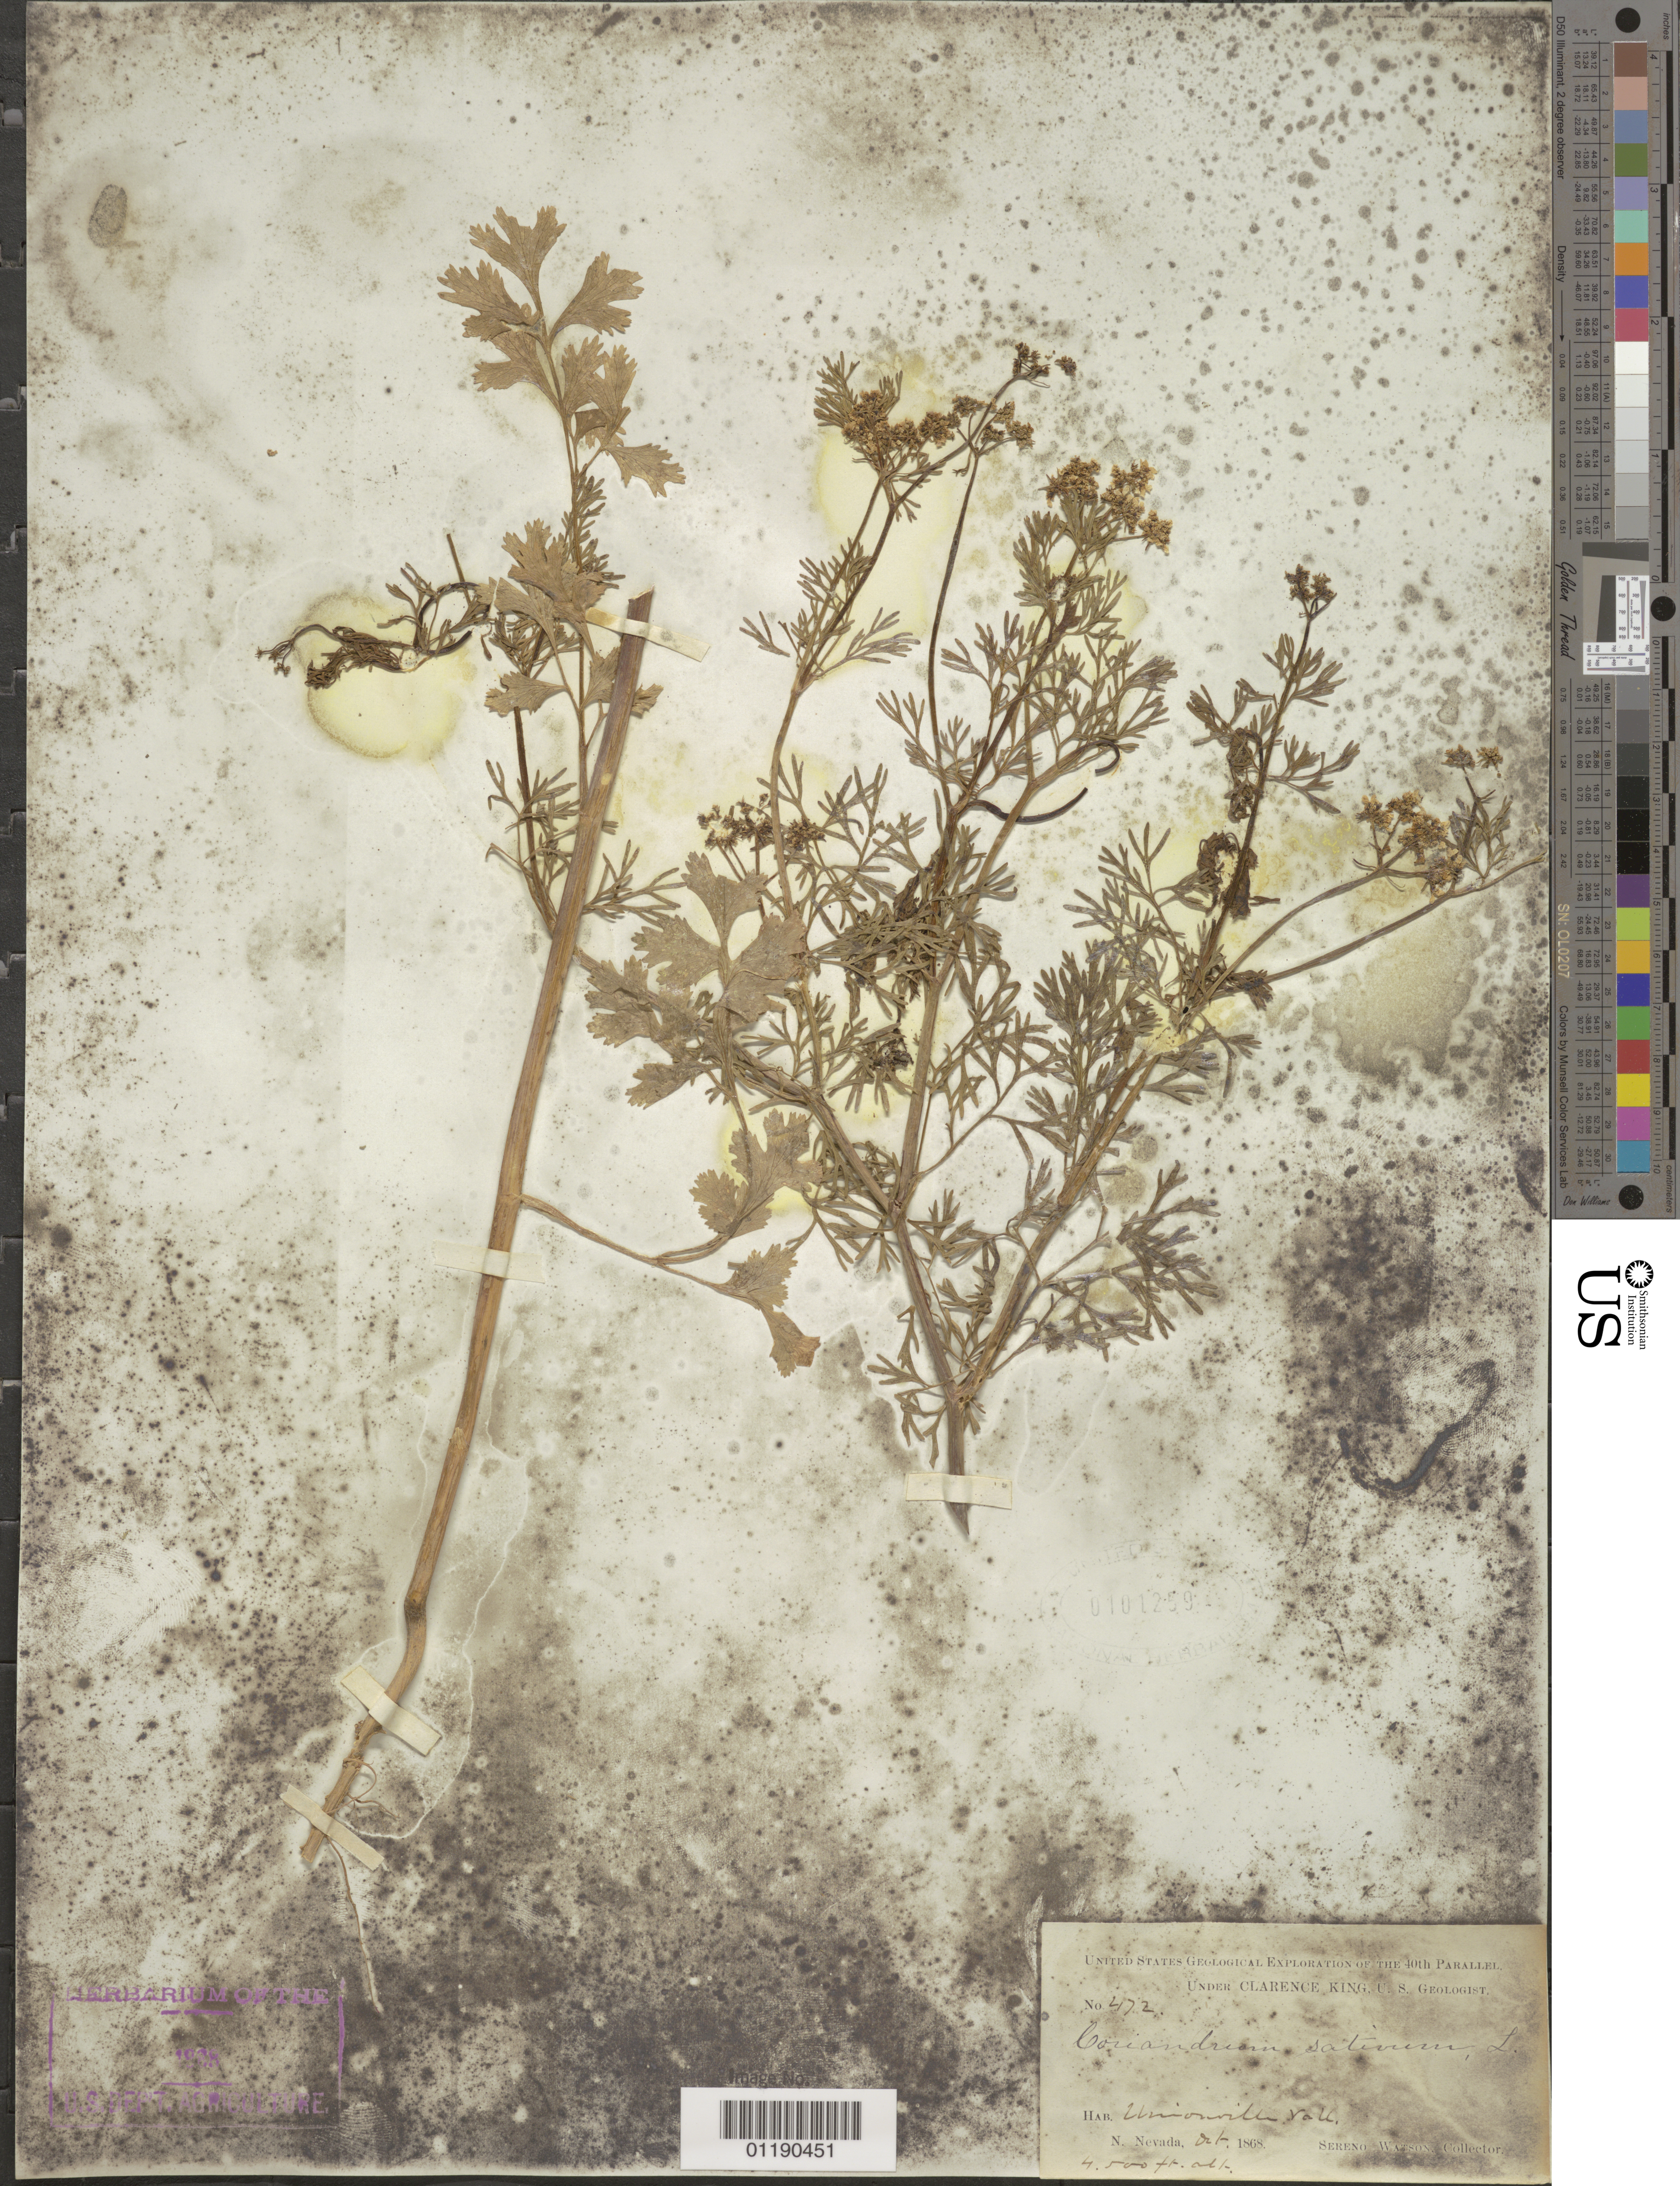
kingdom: Plantae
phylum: Tracheophyta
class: Magnoliopsida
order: Apiales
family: Apiaceae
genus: Coriandrum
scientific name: Coriandrum sativum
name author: L.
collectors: S. Watson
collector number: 472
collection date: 1868-10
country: United States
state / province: Nevada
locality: Unionville Valley, N. Nevada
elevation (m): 1372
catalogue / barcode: US 101259